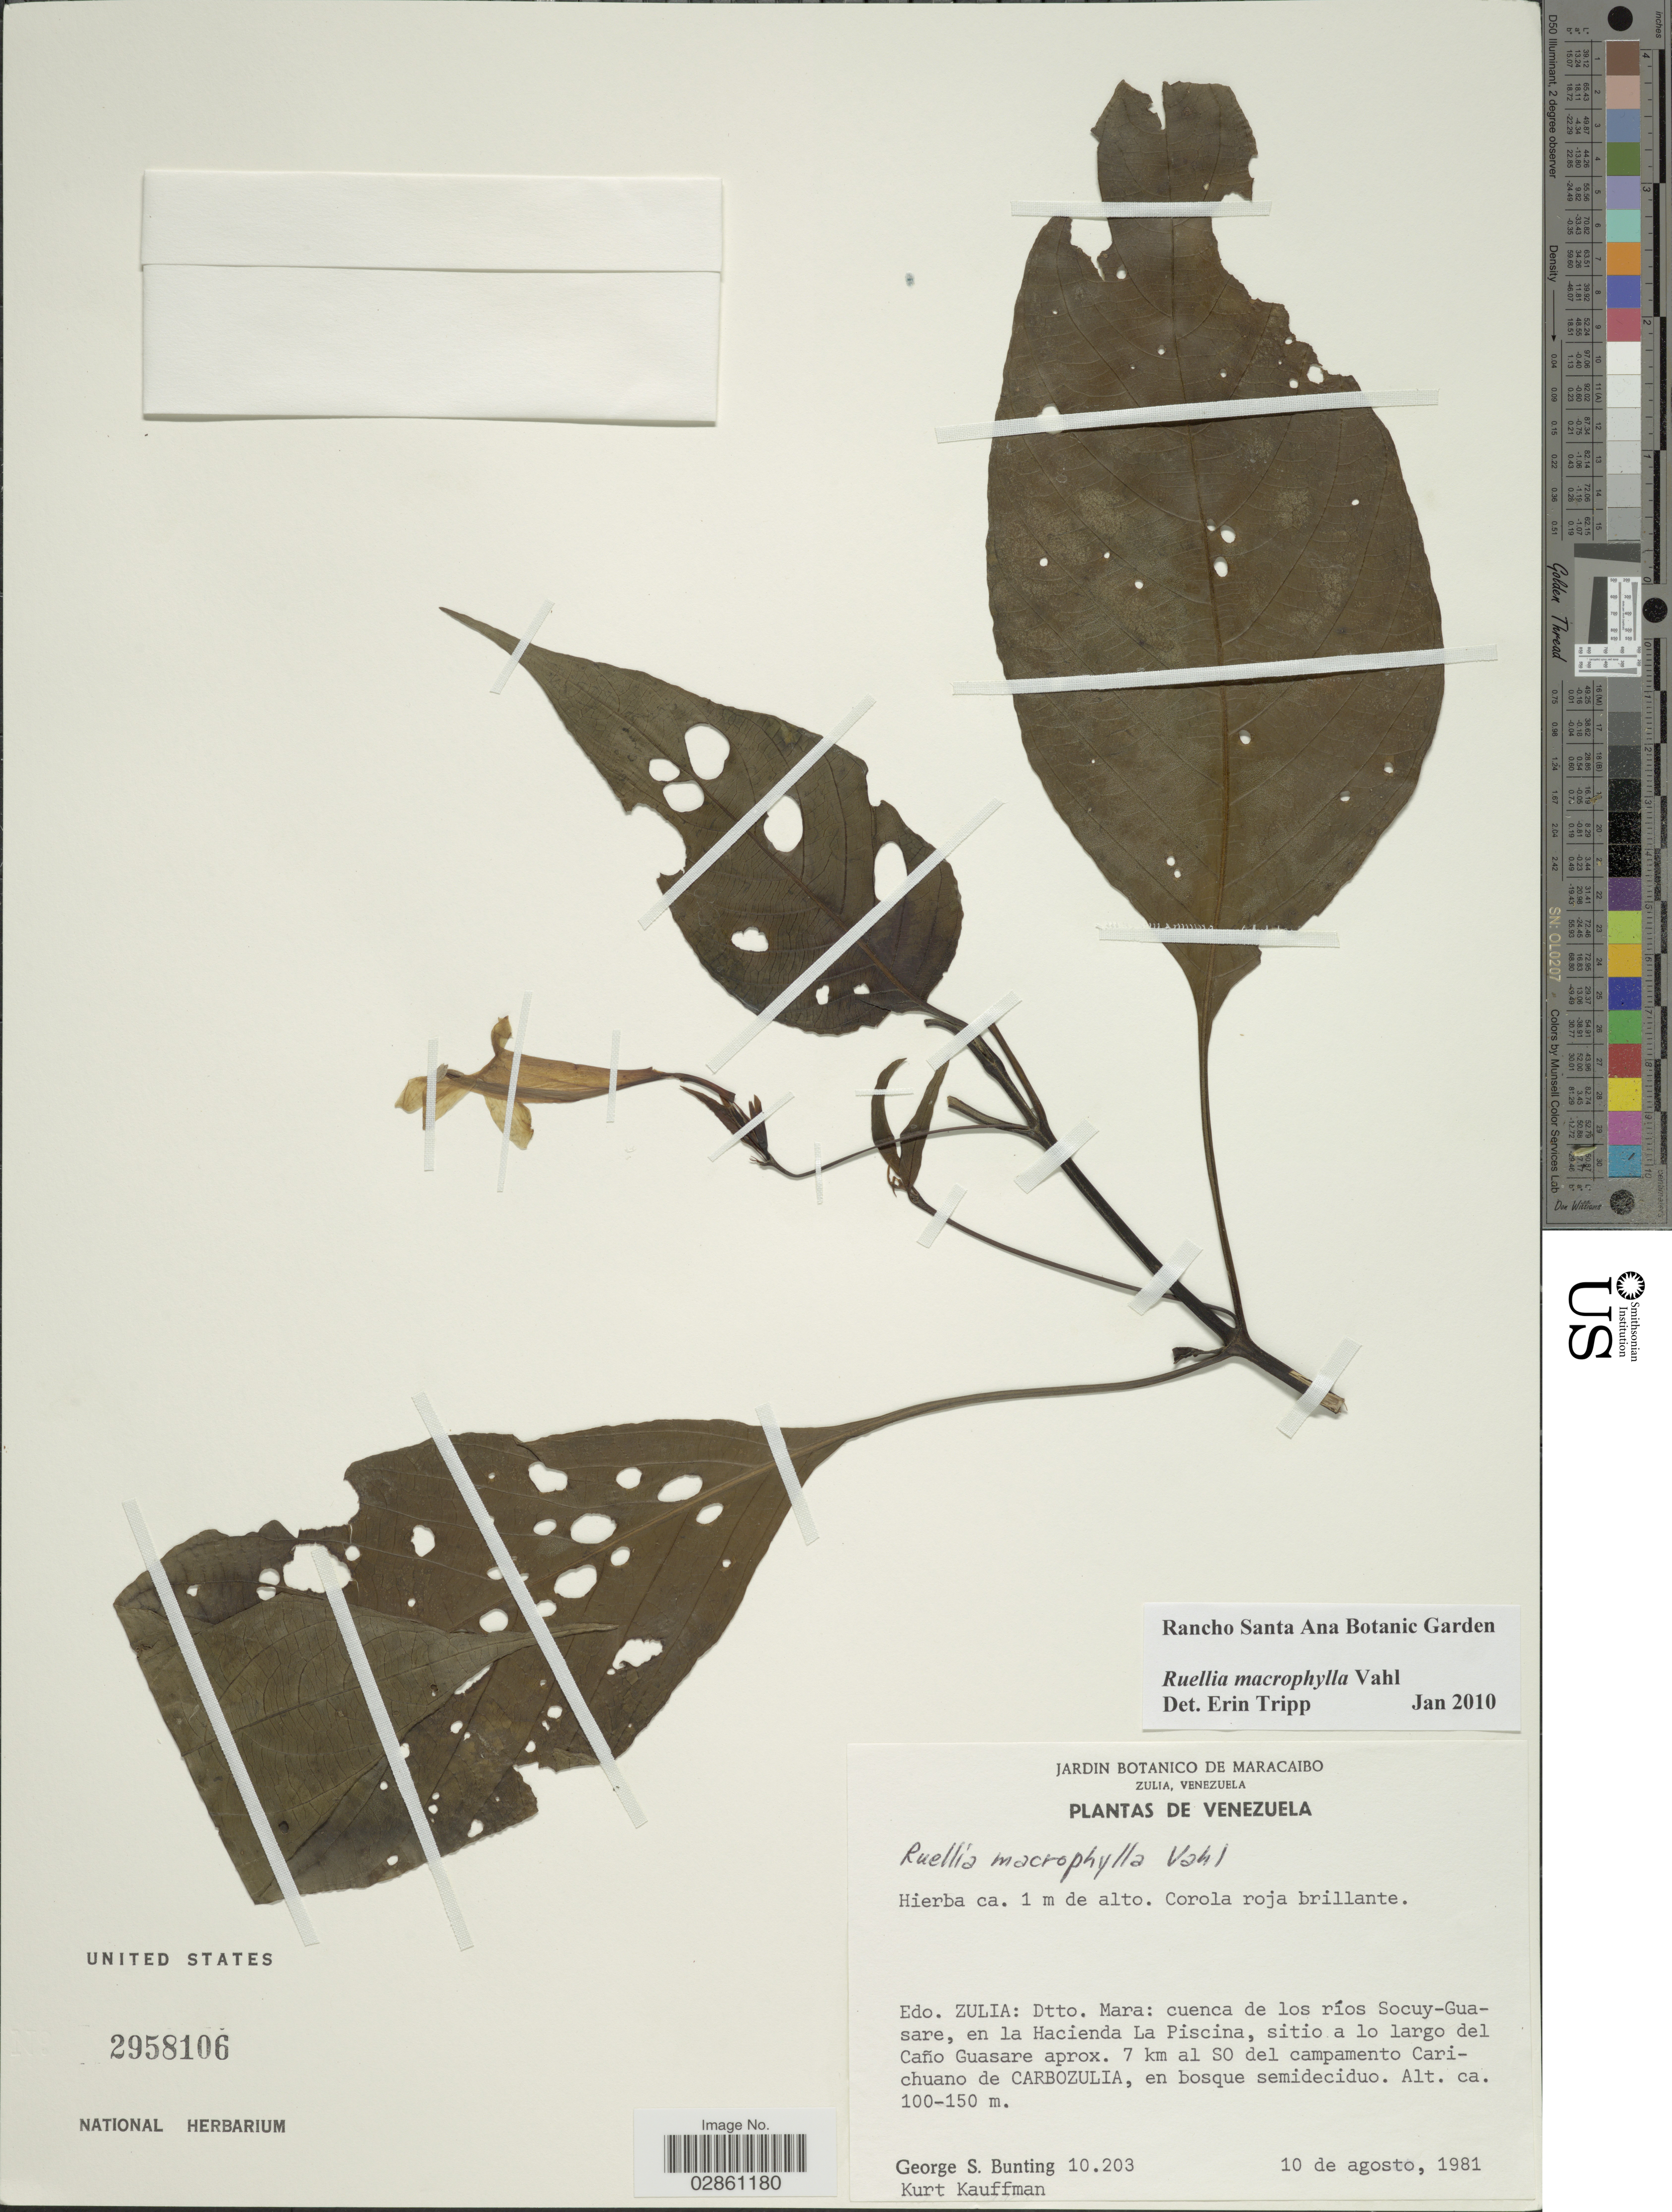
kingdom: Plantae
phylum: Tracheophyta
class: Magnoliopsida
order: Lamiales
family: Acanthaceae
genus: Ruellia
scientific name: Ruellia macrophylla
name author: Vahl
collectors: G. S. Bunting & K. Kauffman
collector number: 10203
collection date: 1981-08-10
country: Venezuela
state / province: Zulia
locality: Dtto. Mara: cuenca de los ríos Socuy-Guasare, en la Hacienda La Piscina, sitio a lo largo del Caño Guasare approx, 7 km al SO del campamento Carichuano de Carbozulia.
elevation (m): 100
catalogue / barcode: US 2958106